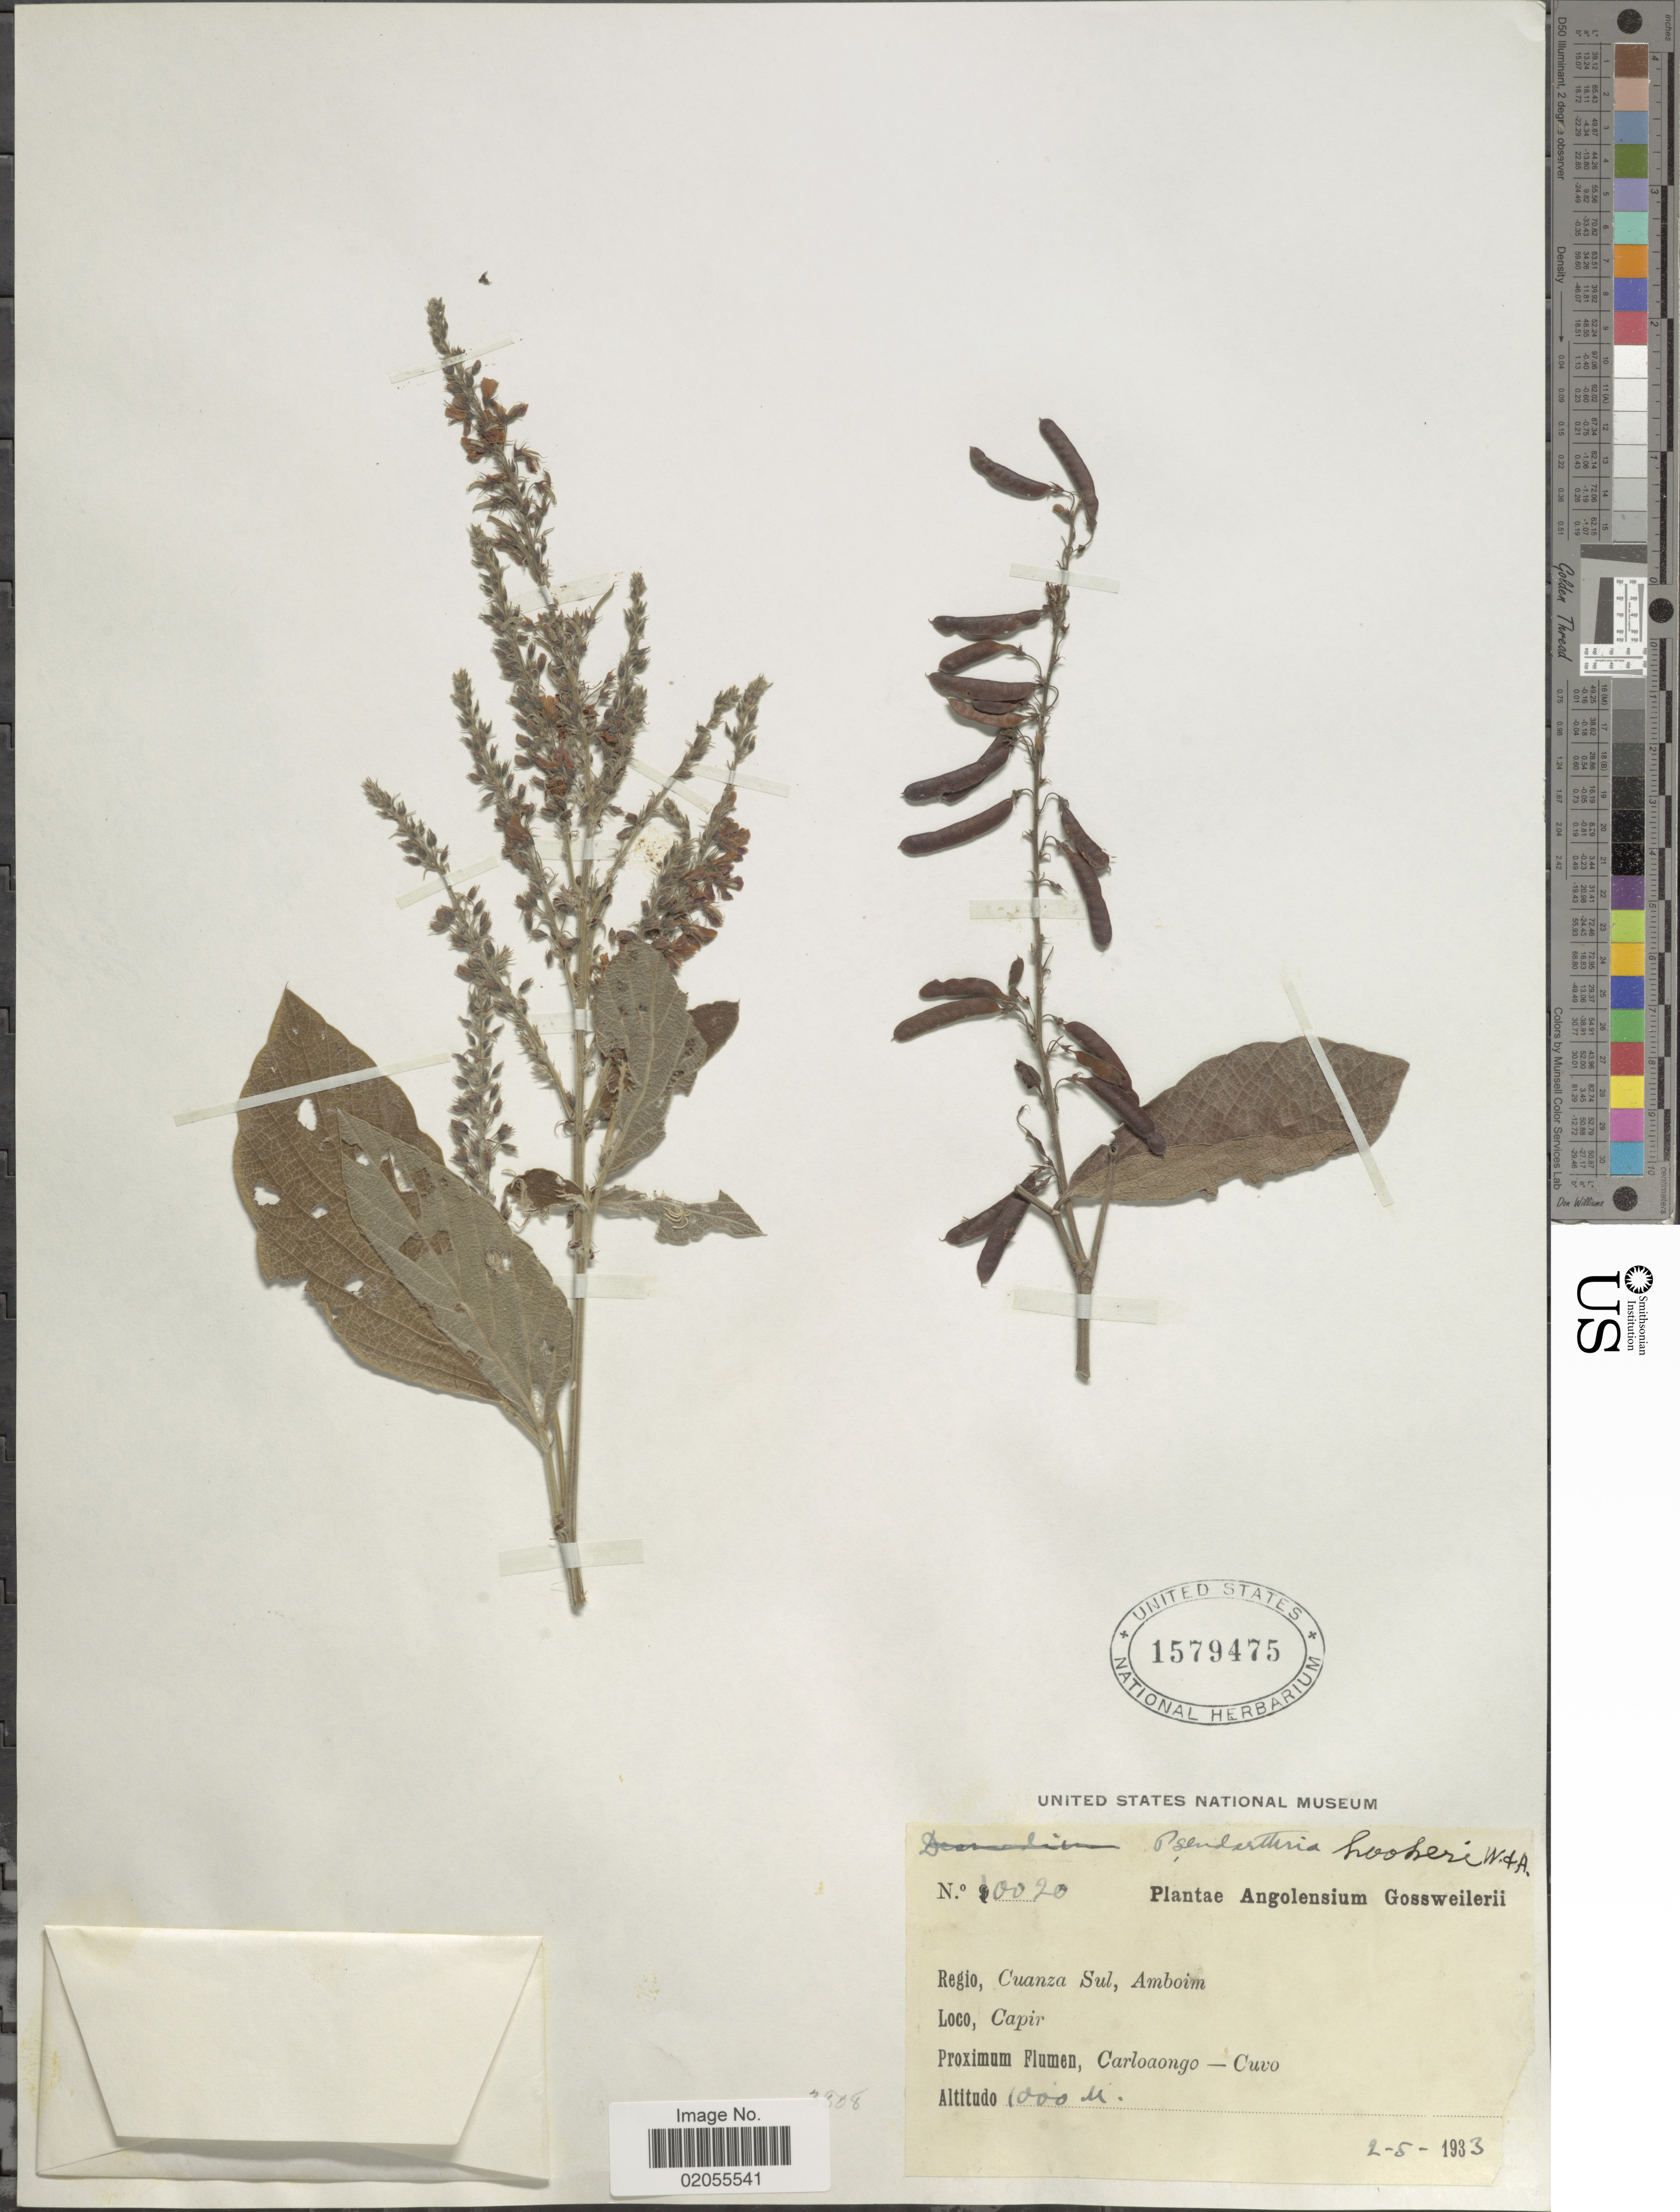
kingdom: Plantae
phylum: Tracheophyta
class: Magnoliopsida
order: Fabales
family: Fabaceae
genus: Pseudarthria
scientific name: Pseudarthria hookeri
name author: Wight & Arn.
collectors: -. Gossweiler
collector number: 10020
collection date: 1933-05-02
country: Angola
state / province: Cuanza Sul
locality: Amboim, Capir, Carloaongo-Cuvo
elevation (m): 1000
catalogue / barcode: US 1579475